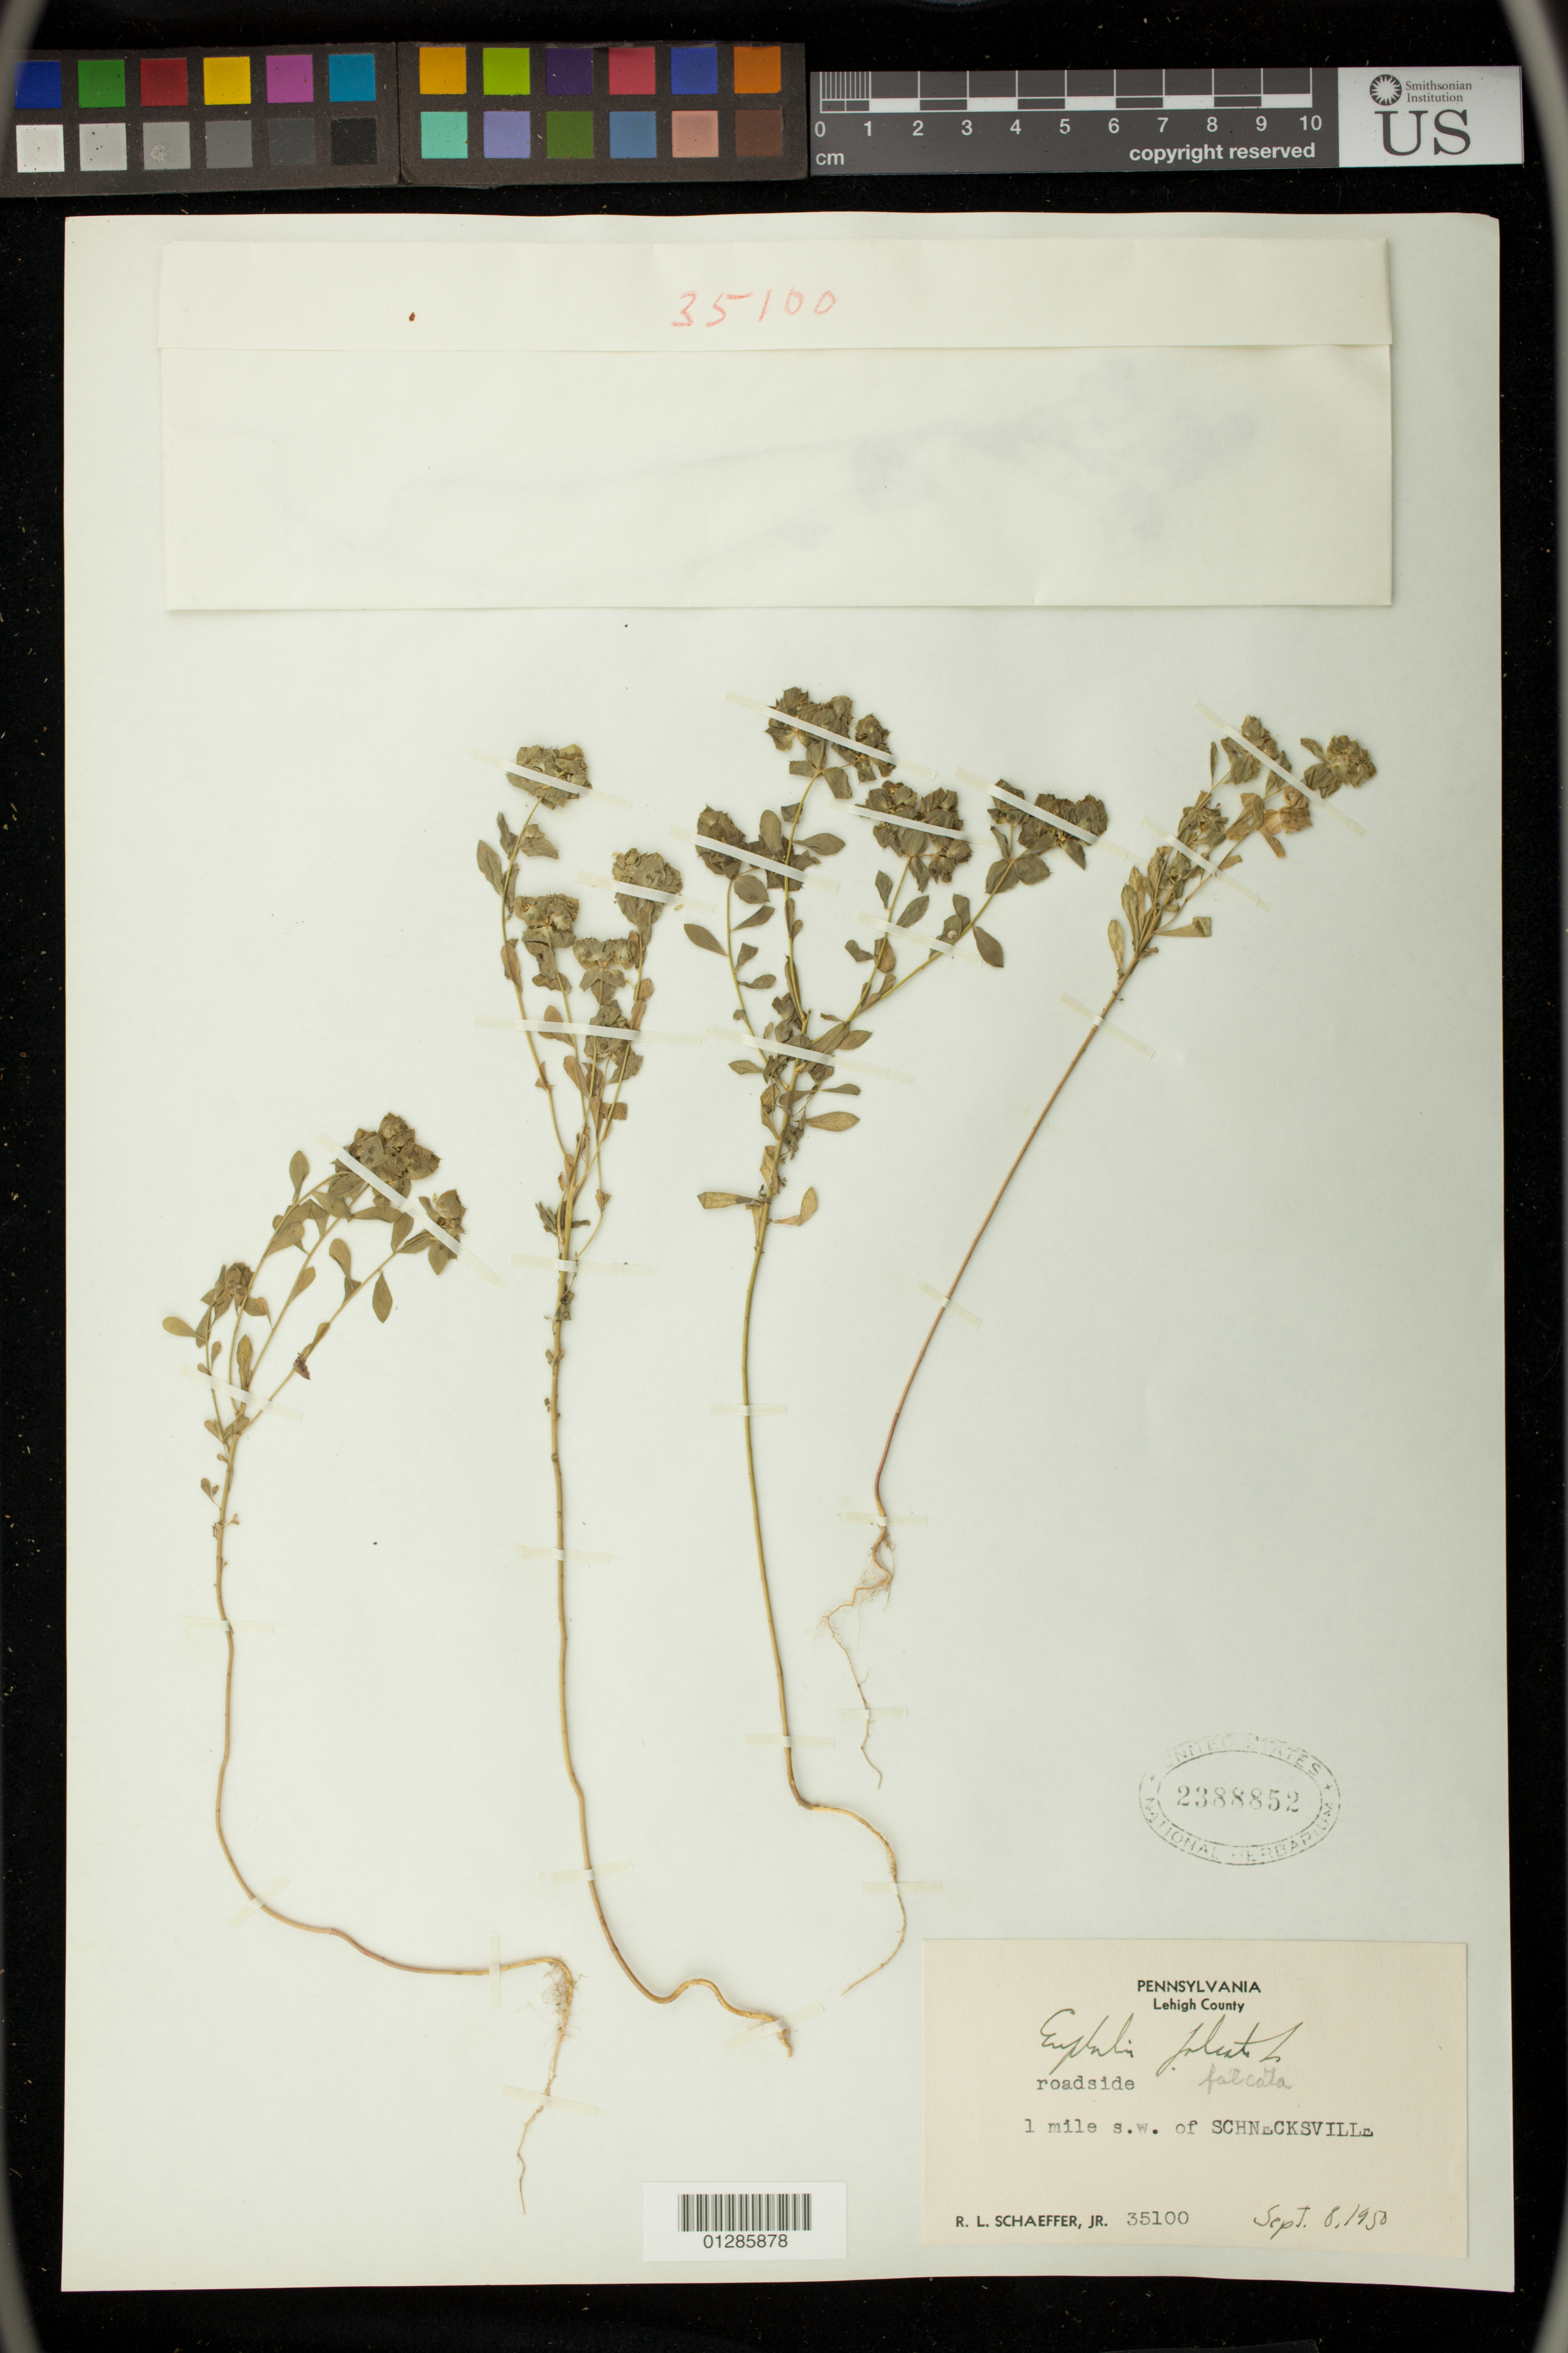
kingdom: Plantae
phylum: Tracheophyta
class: Magnoliopsida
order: Malpighiales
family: Euphorbiaceae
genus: Euphorbia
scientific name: Euphorbia falcata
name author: L.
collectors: R. Schaeffer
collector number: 35100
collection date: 1950-09-08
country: United States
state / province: Pennsylvania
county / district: Lehigh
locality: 1 mile s.w. of Schnecksville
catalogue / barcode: US 2388852